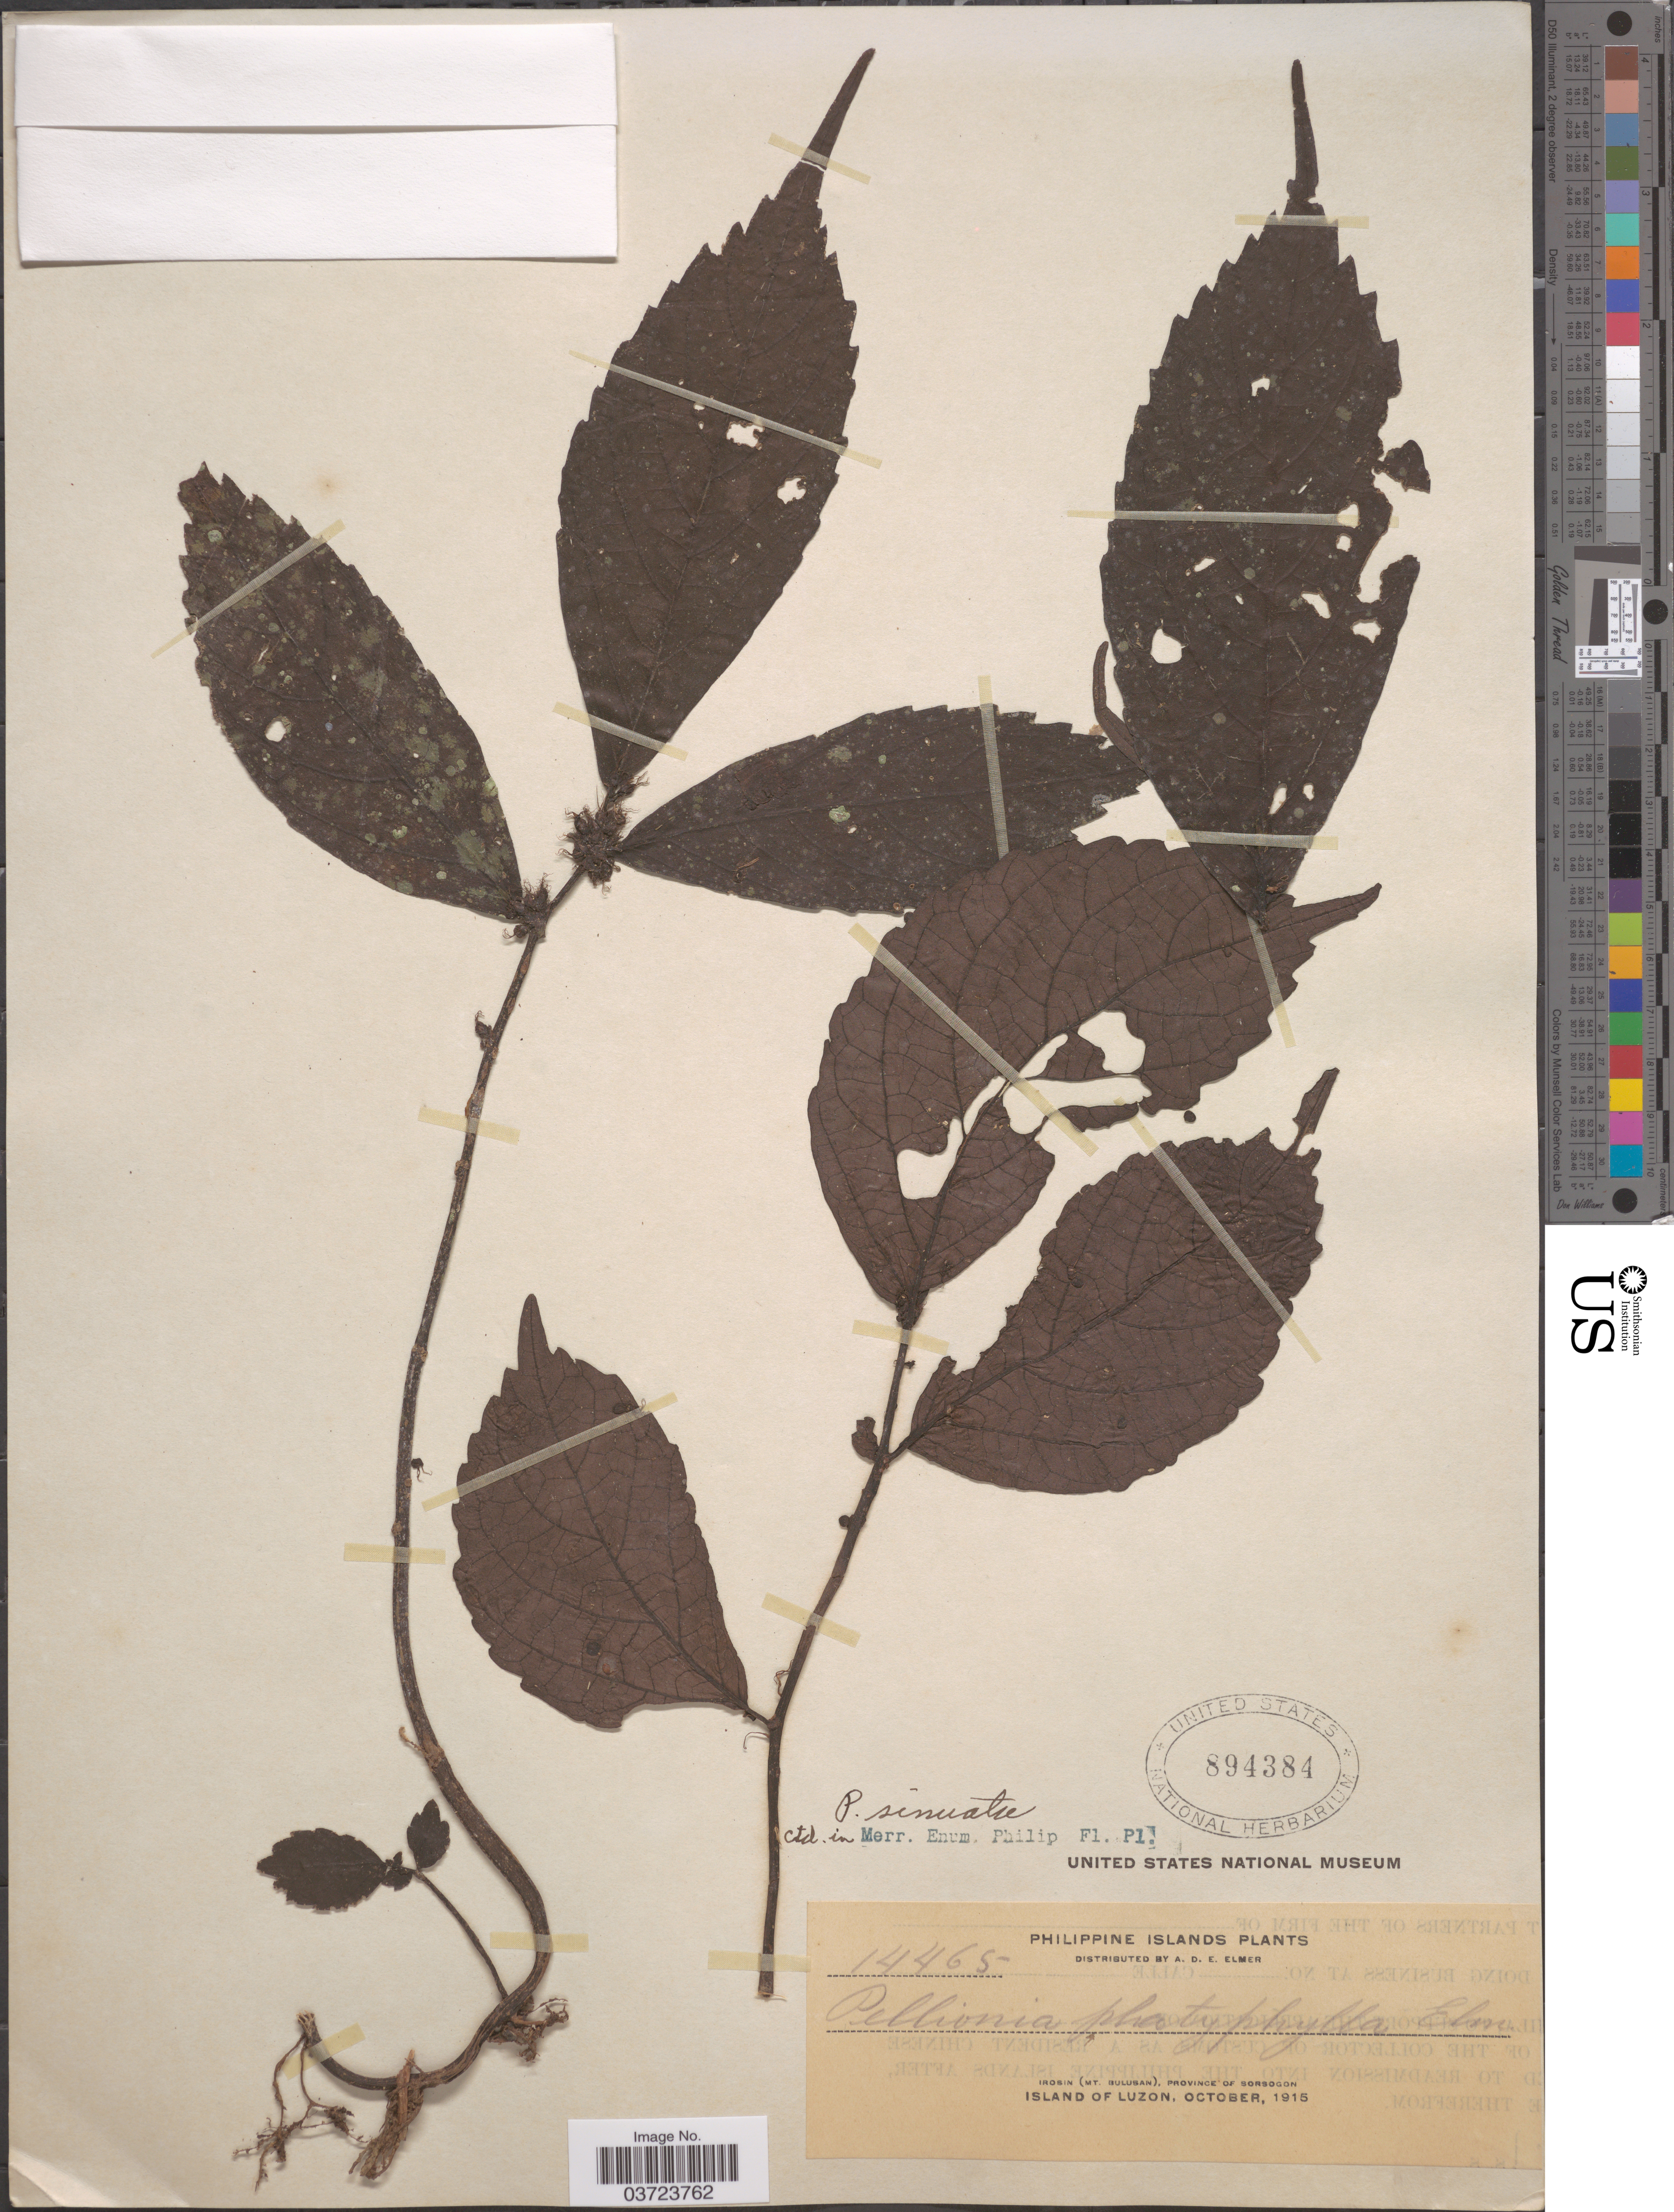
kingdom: Plantae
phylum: Tracheophyta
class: Magnoliopsida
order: Rosales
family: Urticaceae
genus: Elatostema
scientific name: Elatostema sinuatum var. sinuatum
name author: (Blume) Hassk.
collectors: A. D. E. Elmer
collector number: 14465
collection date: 1915-10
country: Philippines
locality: Iroson (Mt. Bulusan), Province of Sorsogon, Island of Luzon.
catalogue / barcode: US 894384